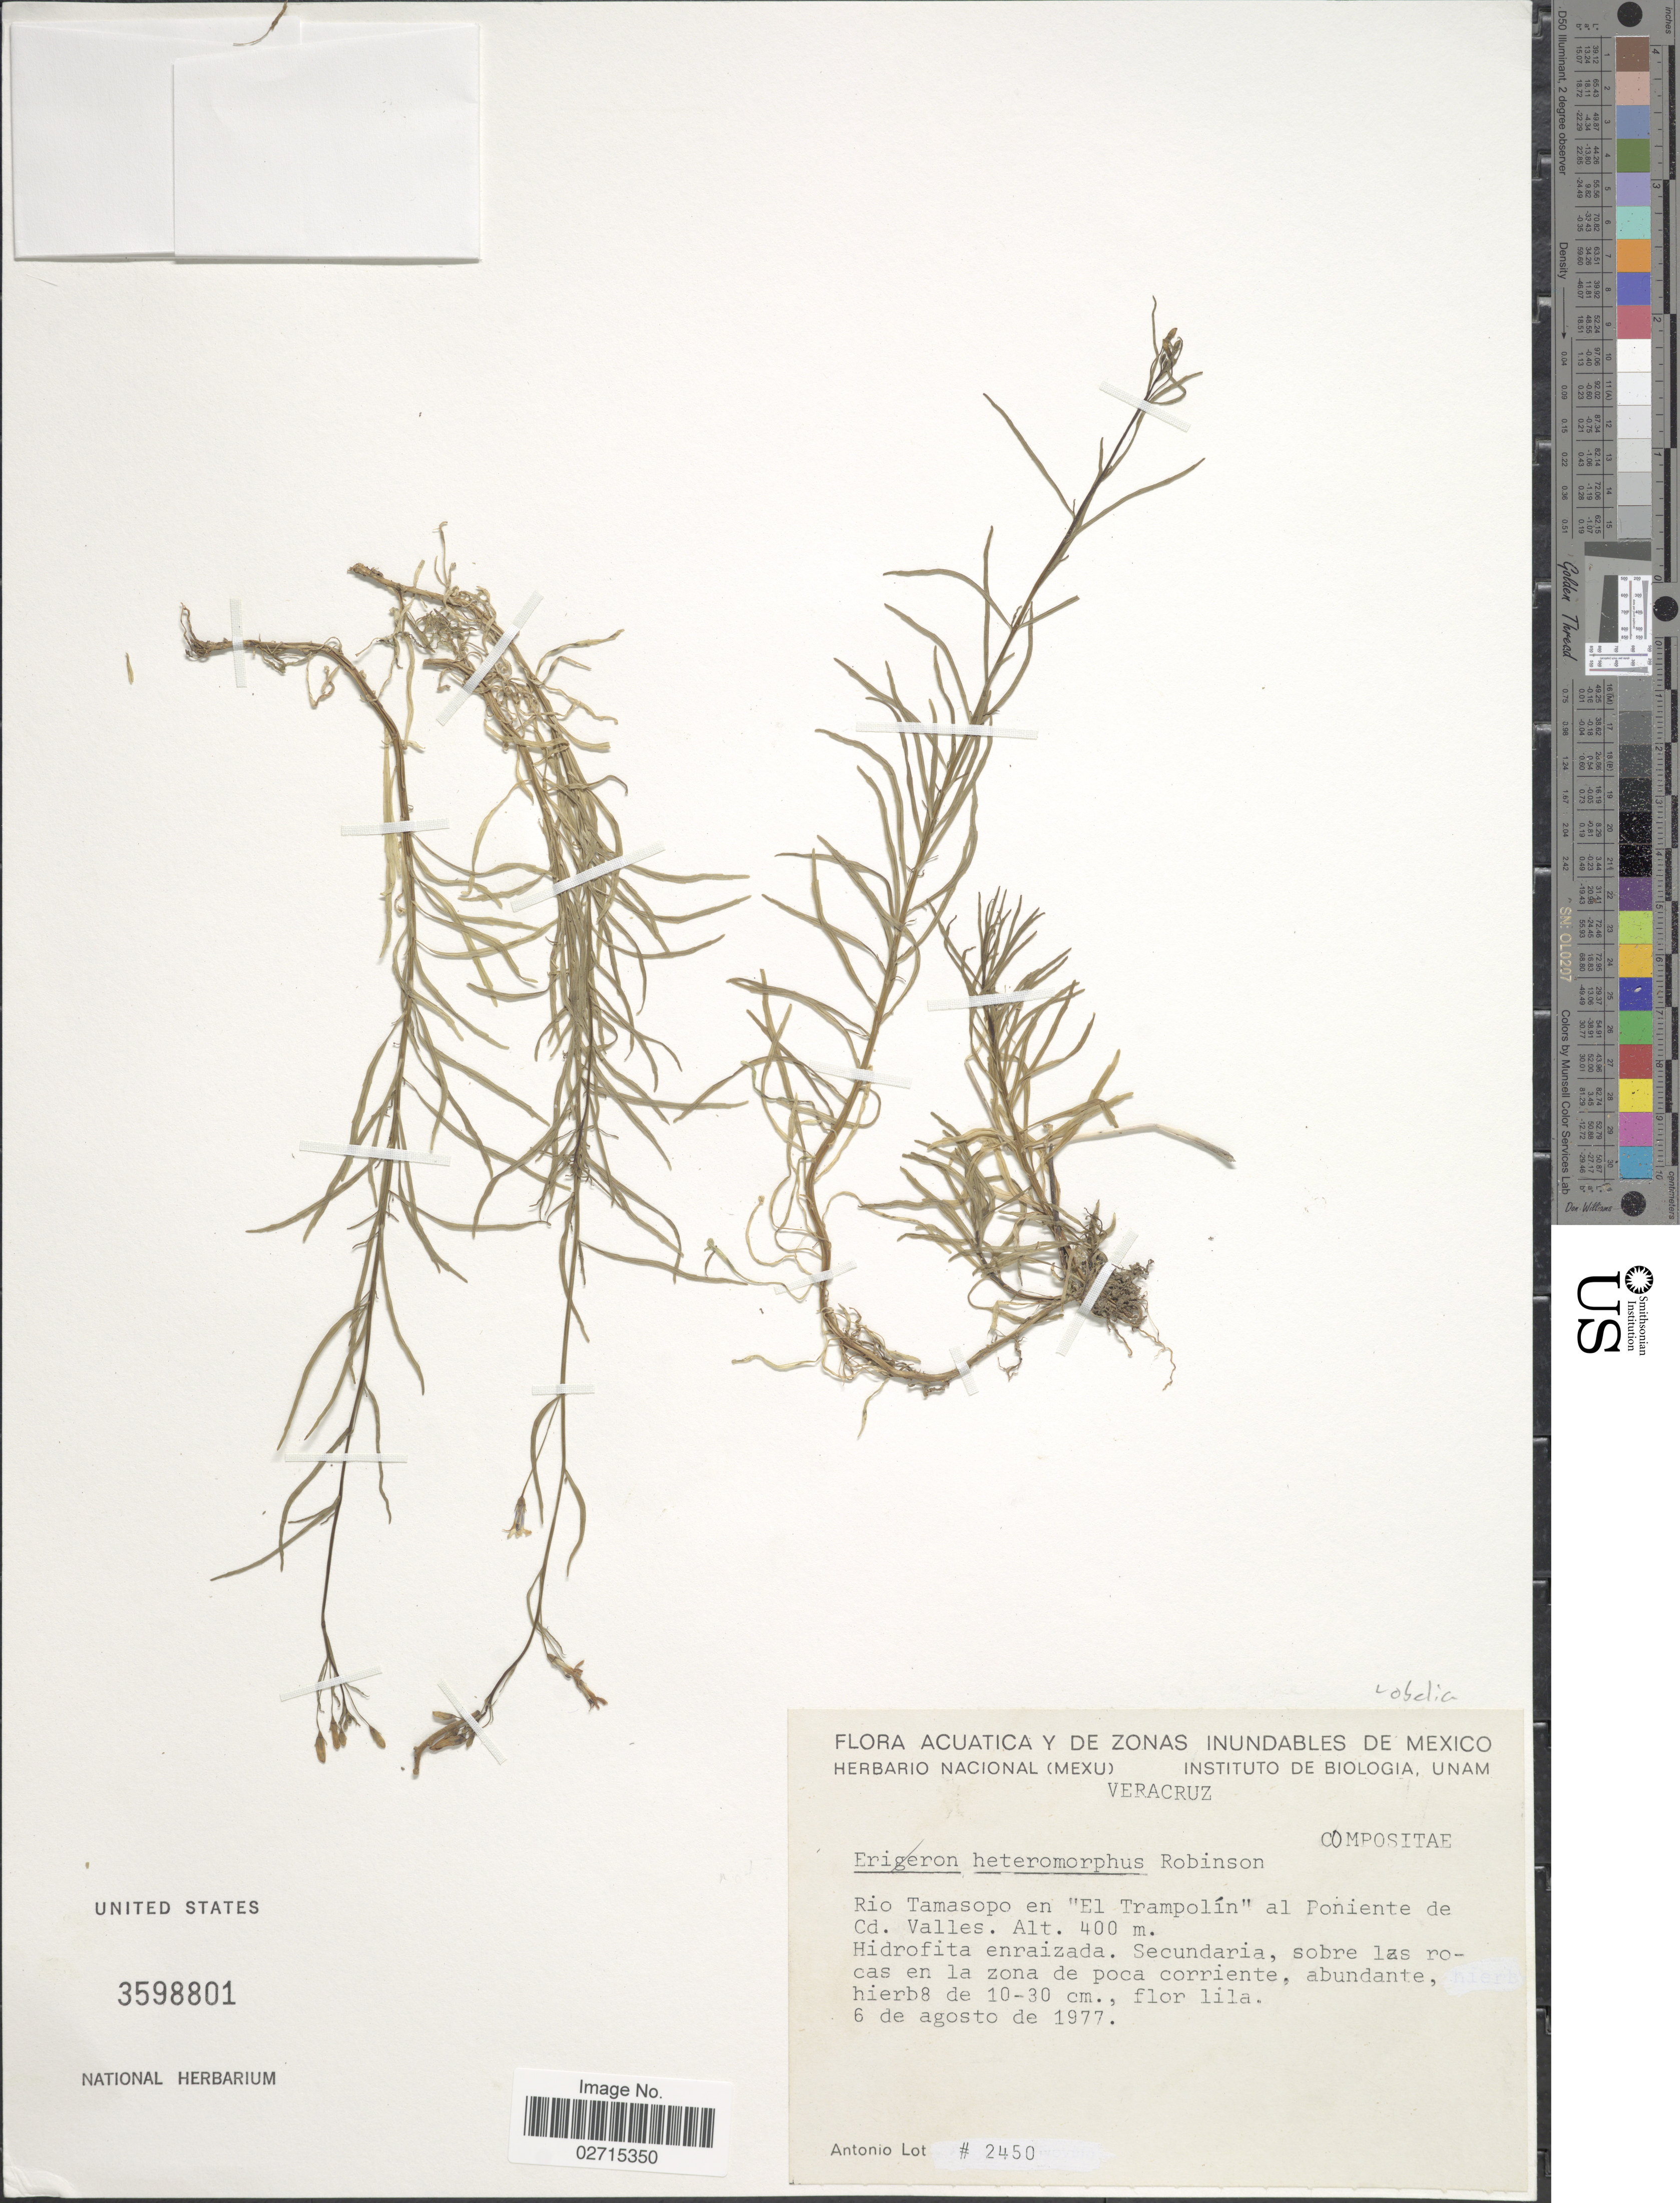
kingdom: Plantae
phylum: Tracheophyta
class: Magnoliopsida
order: Asterales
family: Campanulaceae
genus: Lobelia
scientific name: Lobelia sp.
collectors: Lot, A.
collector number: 2450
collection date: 1977-08-06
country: Mexico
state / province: Veracruz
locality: Acuatica de Zonas Inundables de Mexico, Rio Tamasopo en 'El Trampolín' al Poniente de Cd. Valles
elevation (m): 400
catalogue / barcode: US 3598801